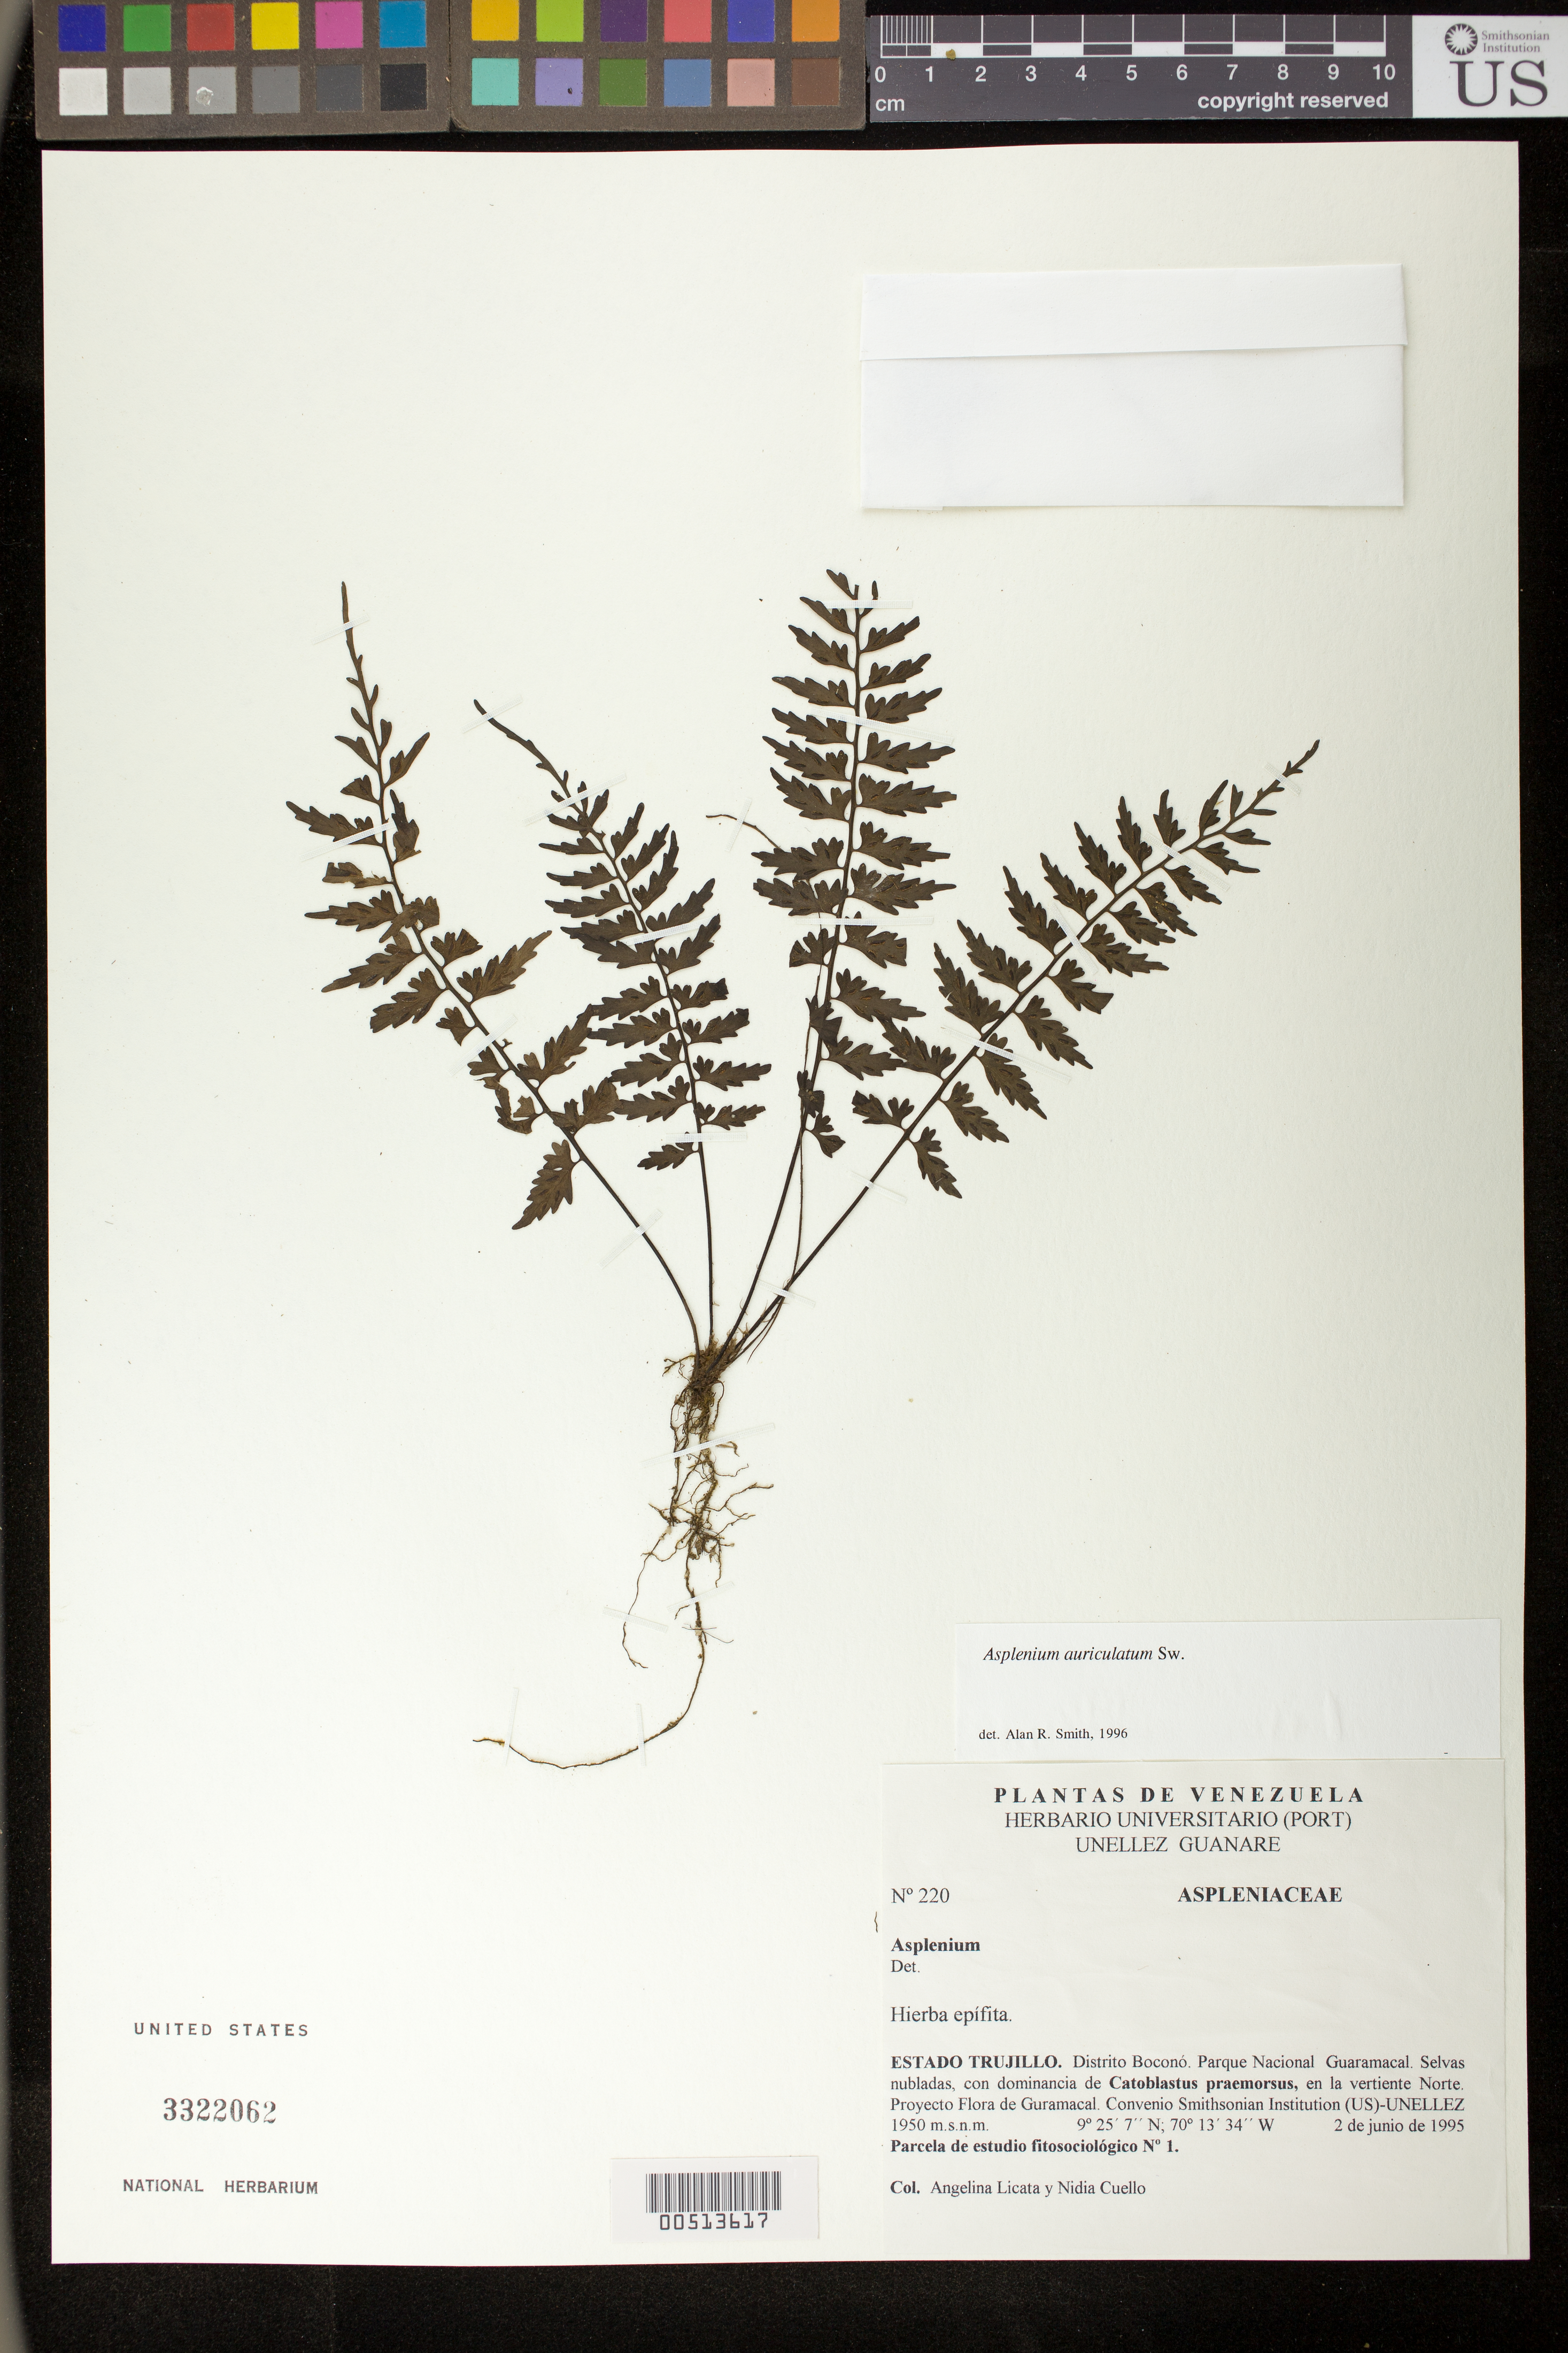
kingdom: Plantae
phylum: Tracheophyta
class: Polypodiopsida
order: Polypodiales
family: Aspleniaceae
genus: Asplenium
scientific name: Asplenium auriculatum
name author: Sw.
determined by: Smith, Alan R., (UC)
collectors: A. Licata & N. L. Cuello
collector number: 220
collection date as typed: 02 Jun 1995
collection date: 1995-06-02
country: Venezuela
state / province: Trujillo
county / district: Boconó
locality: Parque Nacional Guaramacal, vertiente N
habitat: Selvas nubladas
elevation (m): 1950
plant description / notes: NY, PORT, UC, US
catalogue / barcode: US 3322062